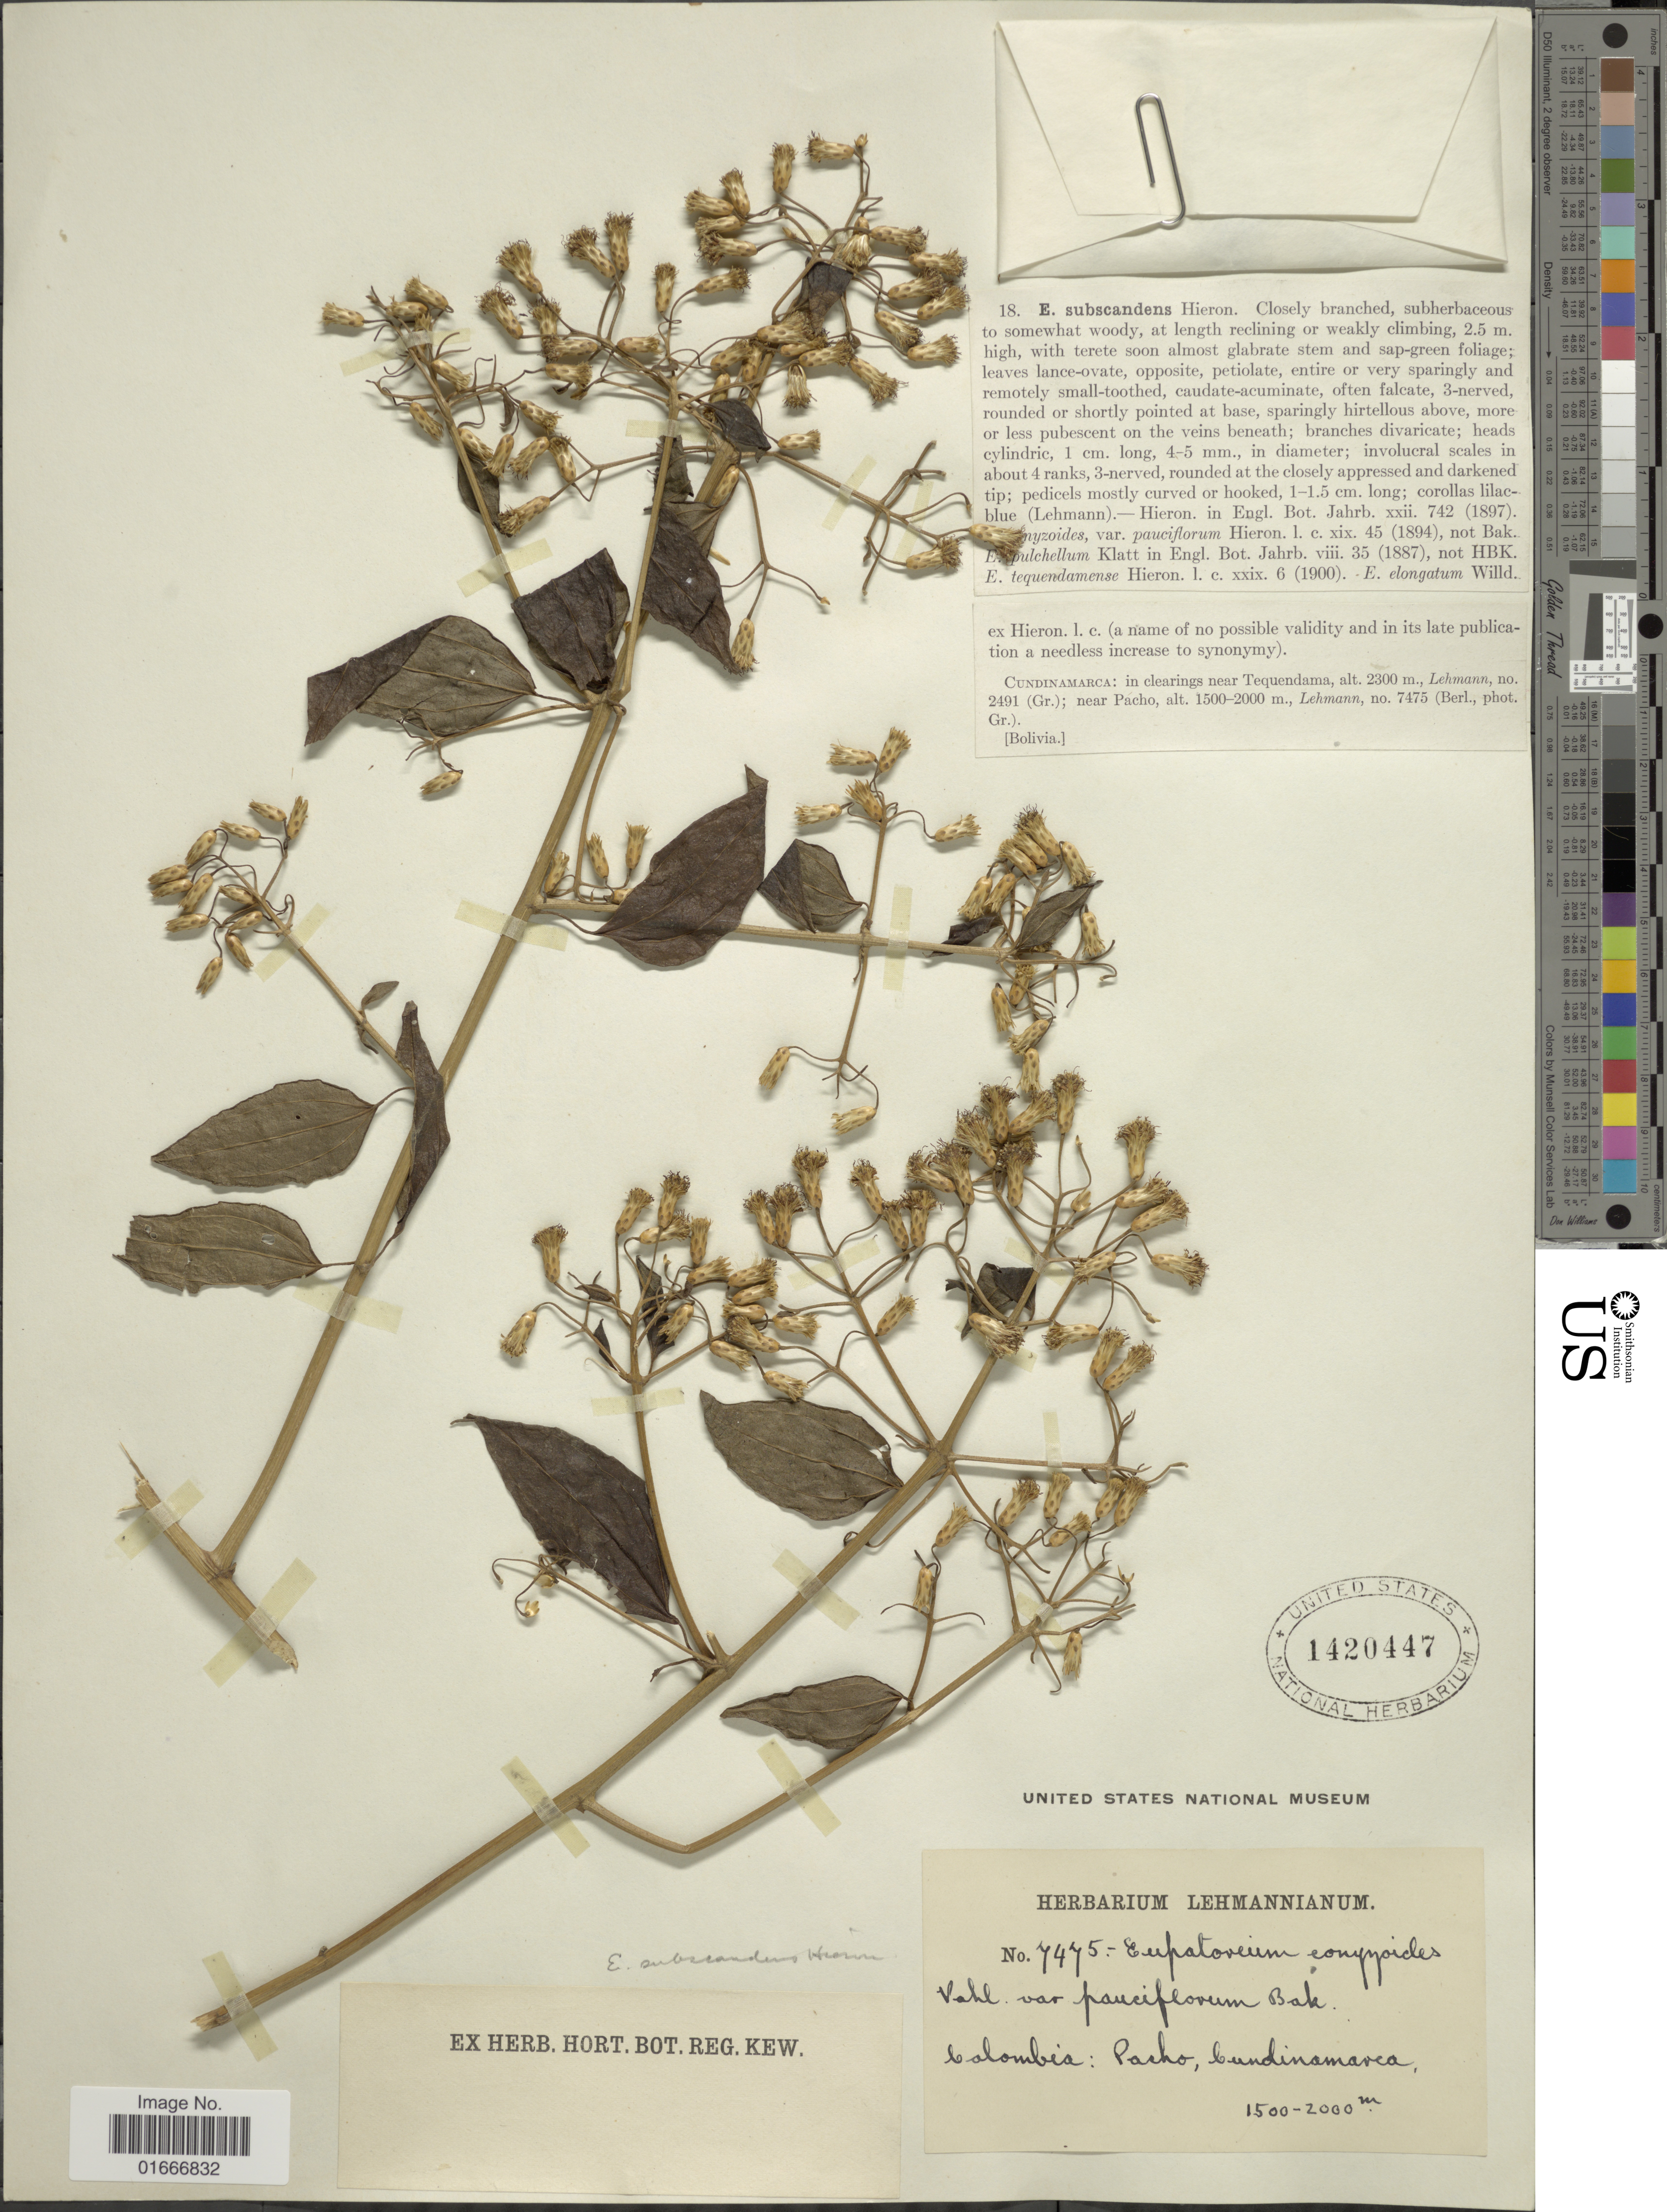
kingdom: Plantae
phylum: Tracheophyta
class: Magnoliopsida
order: Asterales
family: Asteraceae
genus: Chromolaena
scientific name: Chromolaena subscandens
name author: (Hieron.) R.M. King & H. Rob.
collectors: ex herb. Lehmannianum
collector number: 7475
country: Colombia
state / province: Cundinamarca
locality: Colombia: Pacho, Cundinamarca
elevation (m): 1500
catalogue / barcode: US 1420447